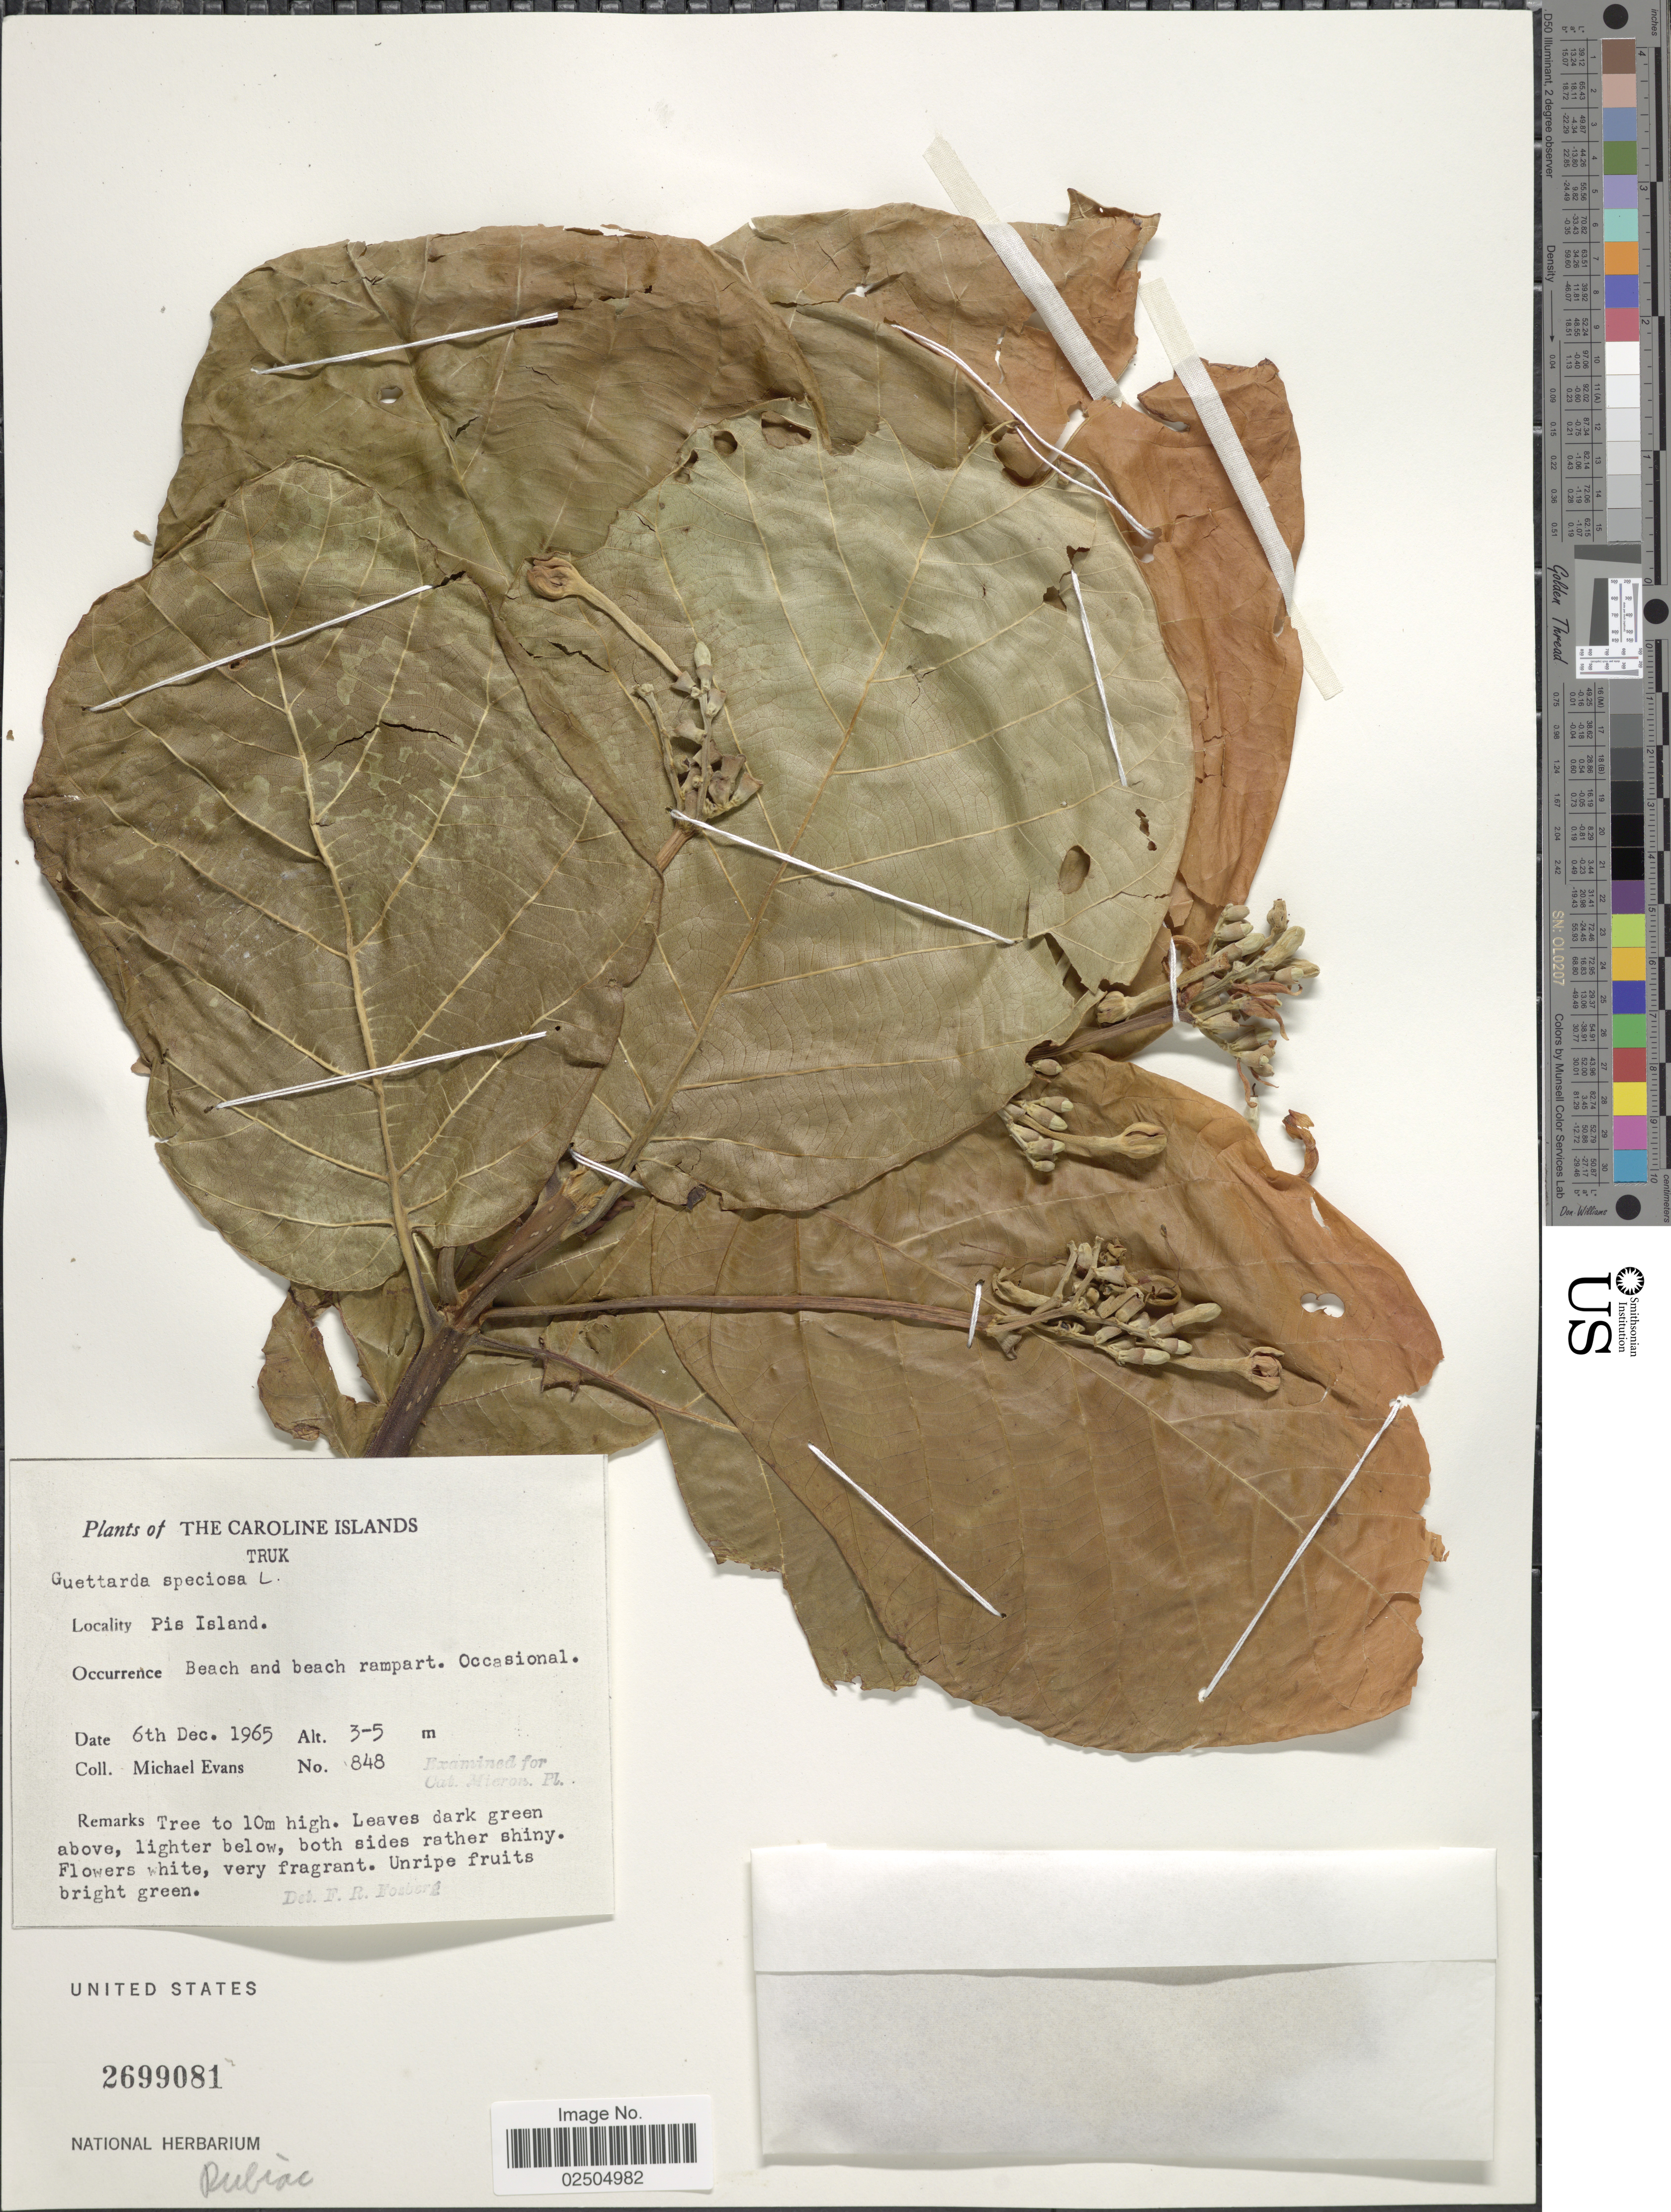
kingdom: Plantae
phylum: Tracheophyta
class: Magnoliopsida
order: Gentianales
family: Rubiaceae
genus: Guettarda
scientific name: Guettarda speciosa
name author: L.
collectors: M. Evans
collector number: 848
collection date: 1965-12-06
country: Micronesia, Federated States of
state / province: Truk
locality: The Caroline Islands, Truk, Pis Island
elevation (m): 3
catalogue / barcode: US 2699081